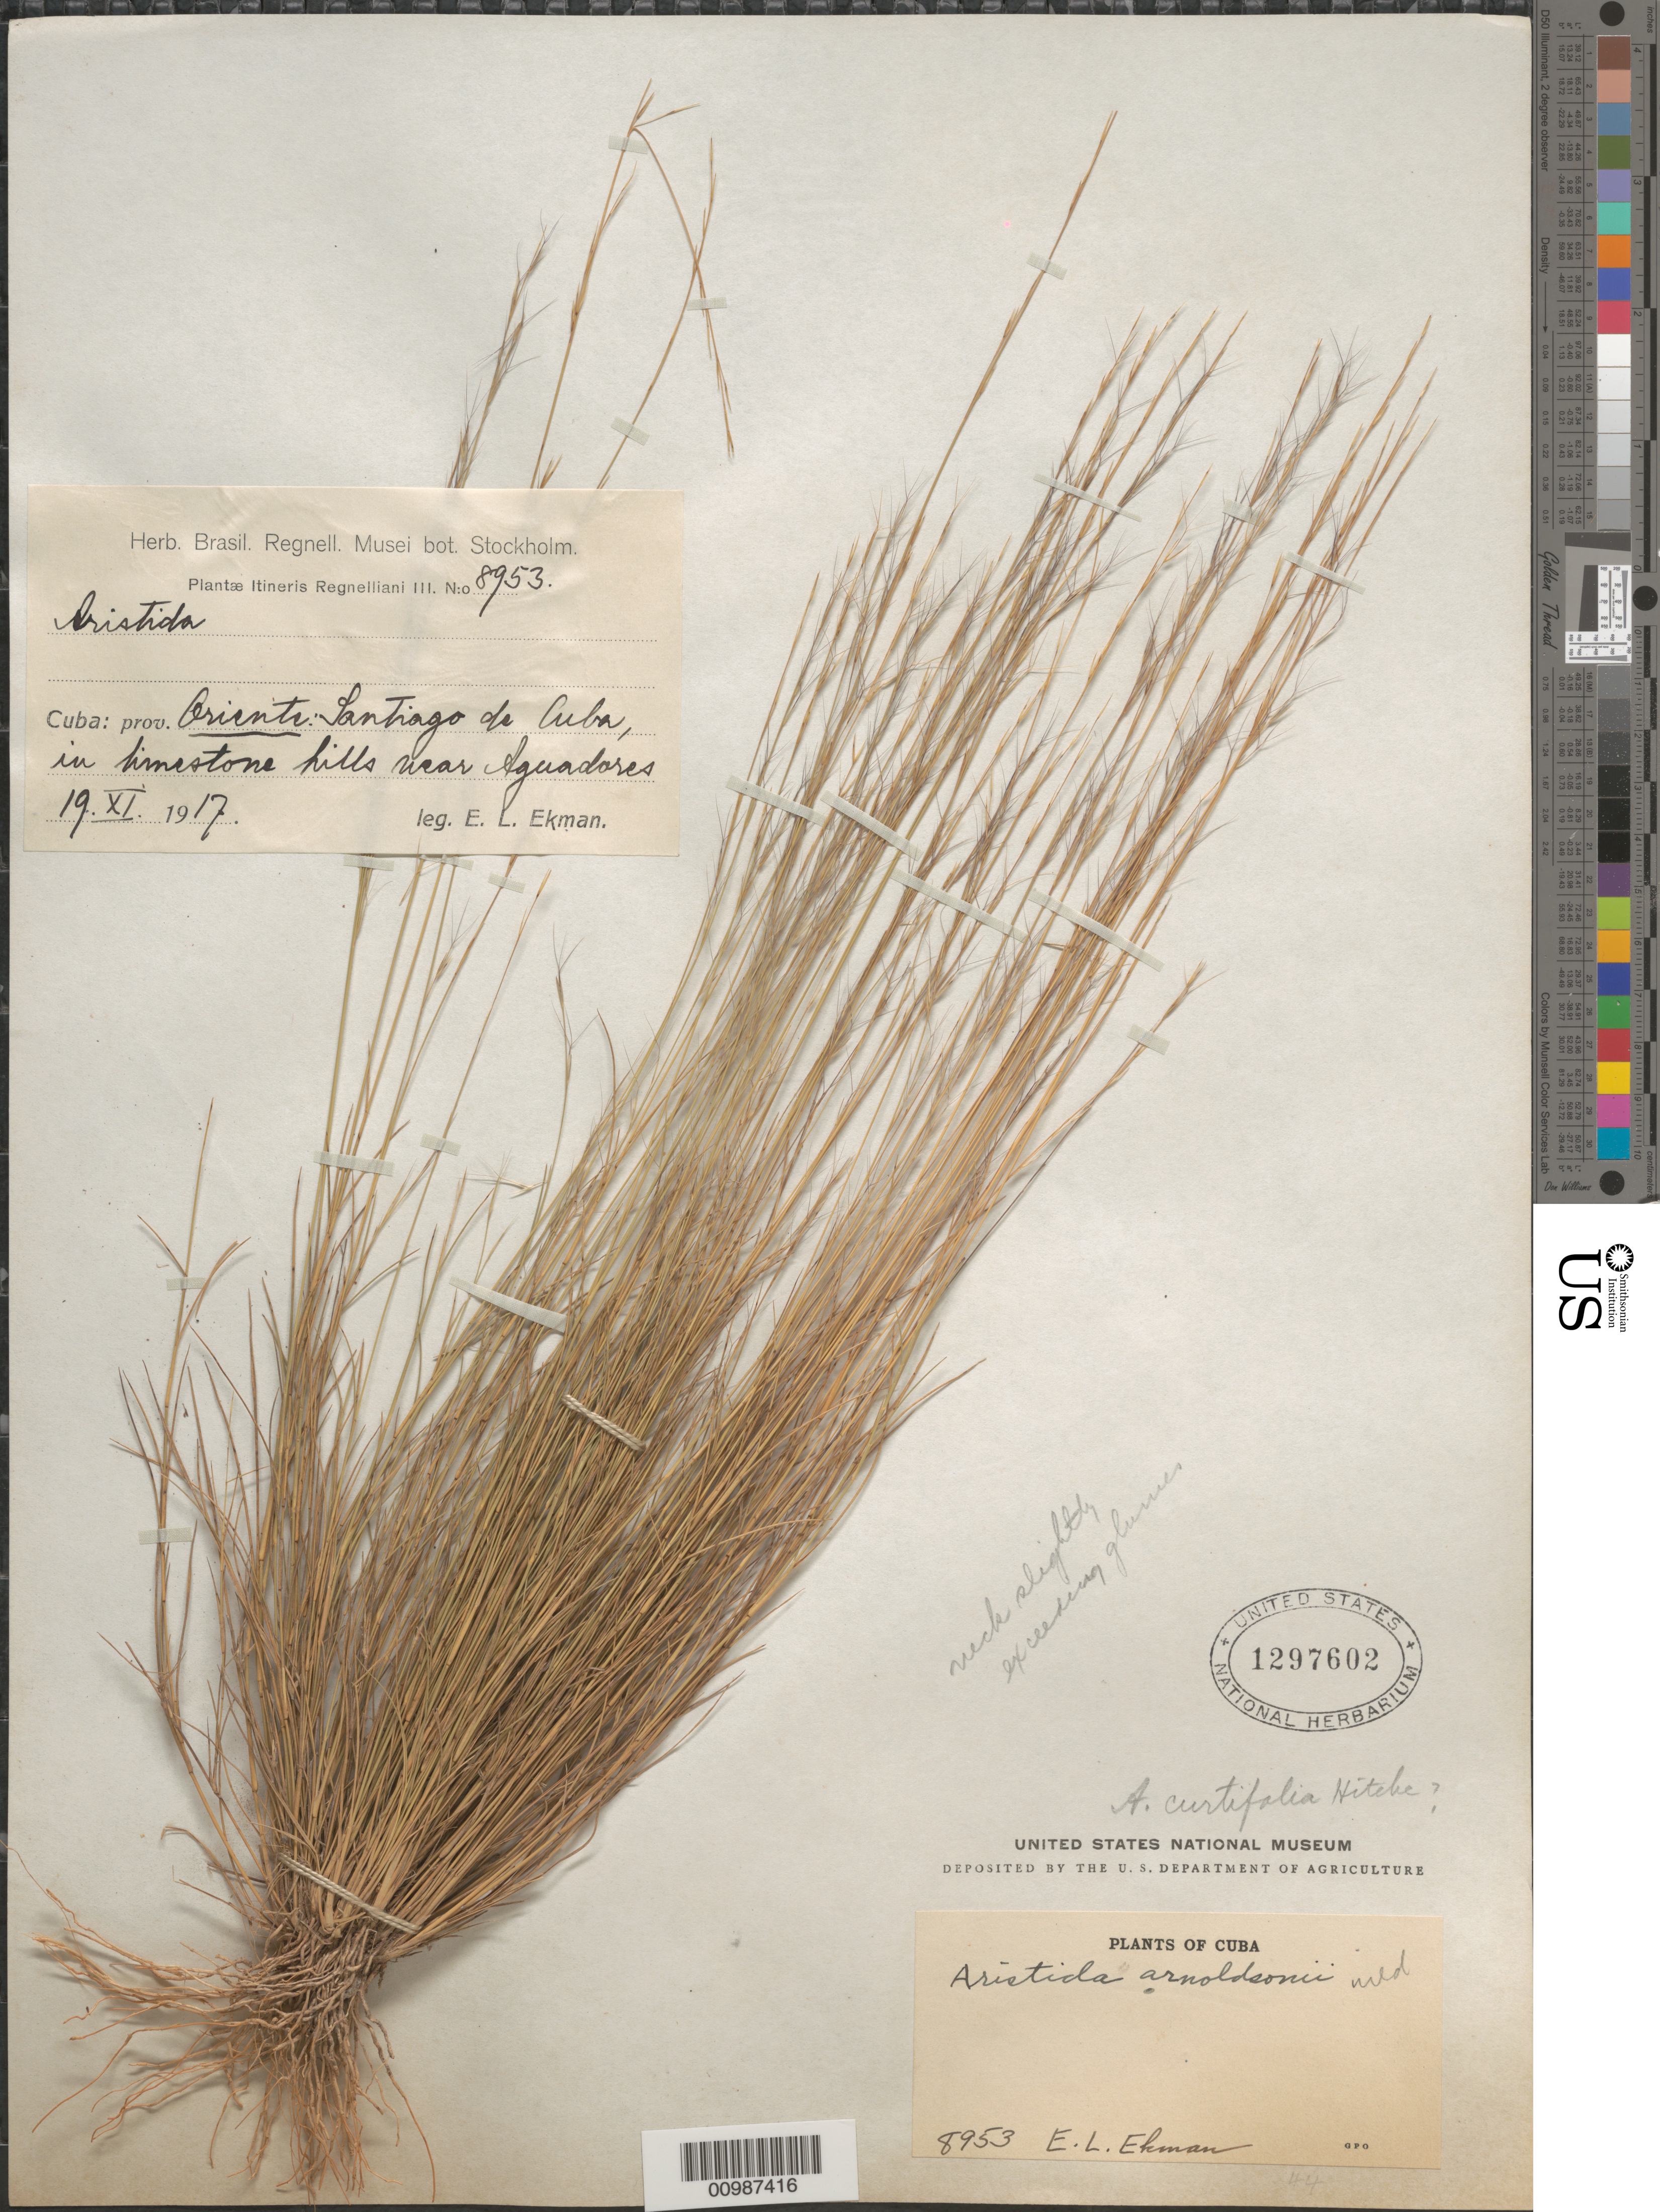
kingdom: Plantae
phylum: Tracheophyta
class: Liliopsida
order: Poales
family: Poaceae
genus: Aristida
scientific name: Aristida curtifolia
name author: Hitchc.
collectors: E. L. Ekman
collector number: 8953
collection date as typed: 19 Nov 1917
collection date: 1917-11-19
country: Cuba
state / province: Santiago de Cuba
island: Cuba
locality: Santiago de Cuba [Oriente]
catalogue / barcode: US 1297602